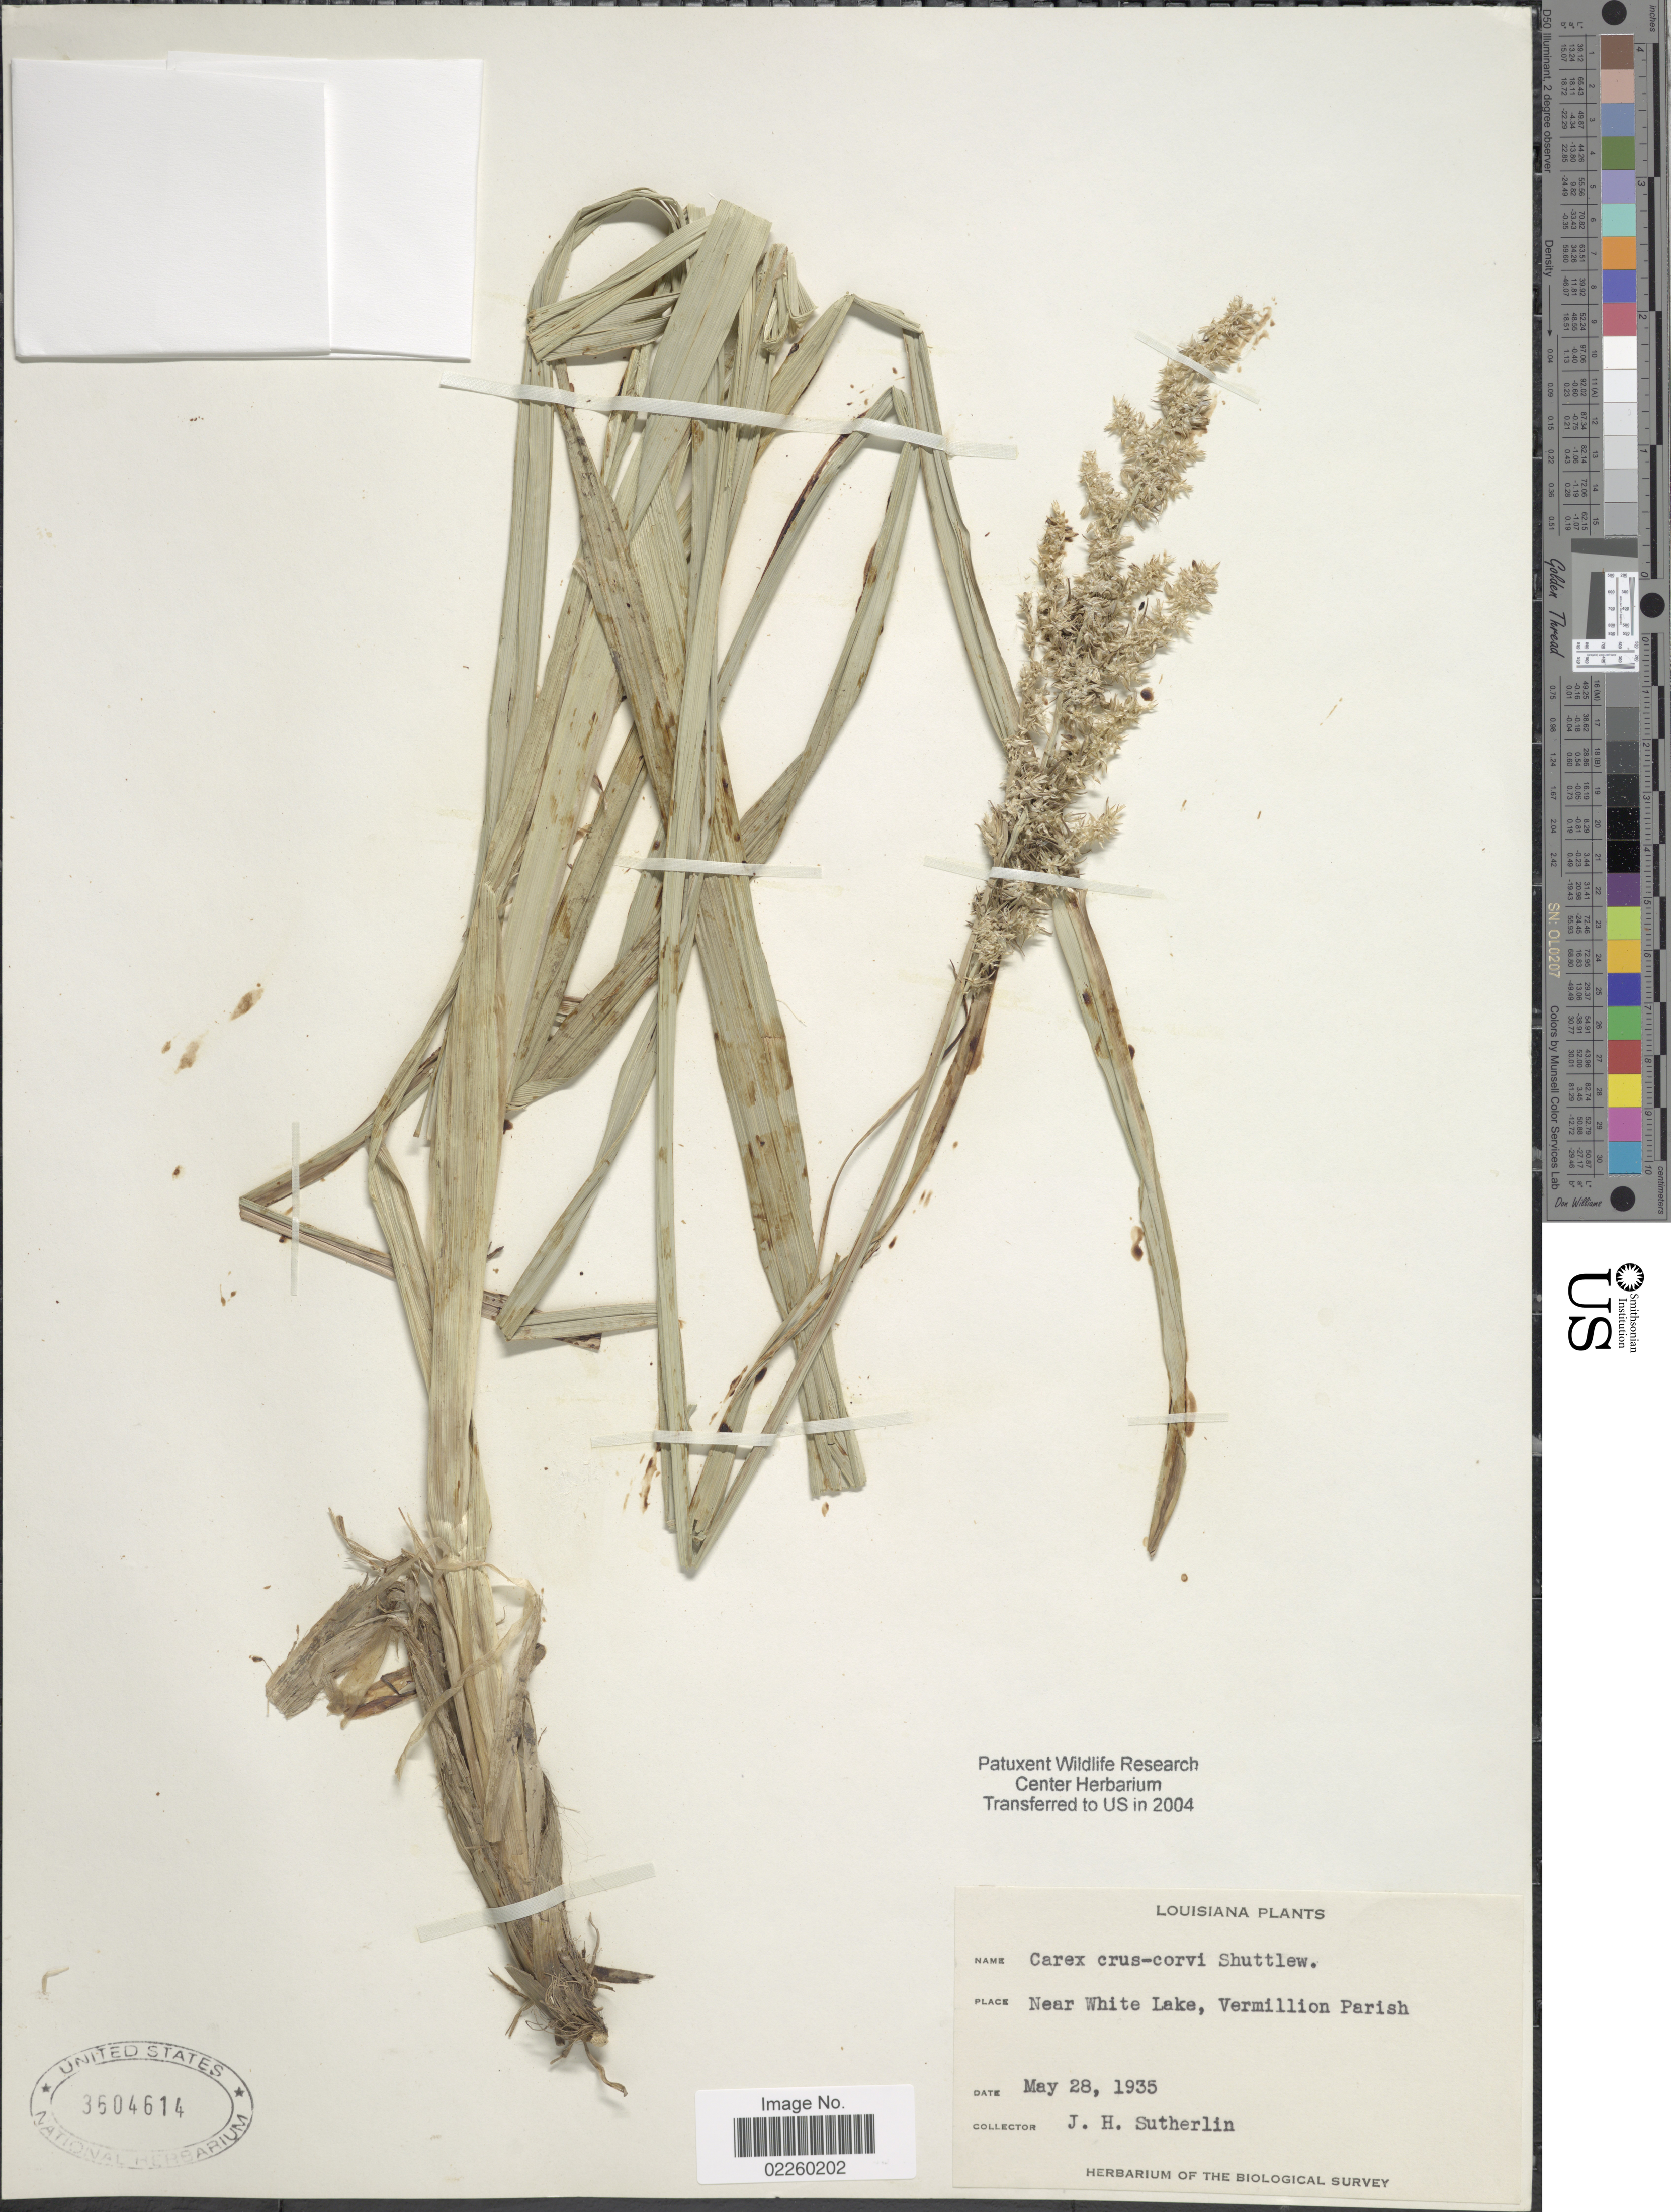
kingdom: Plantae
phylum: Tracheophyta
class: Liliopsida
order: Poales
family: Cyperaceae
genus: Carex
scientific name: Carex crus-corvi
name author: Shuttlew. ex Kunze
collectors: J. Sutherlin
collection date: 1935-05-28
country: United States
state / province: Louisiana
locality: Near White Lake, Vermillion Parish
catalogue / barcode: US 3604614